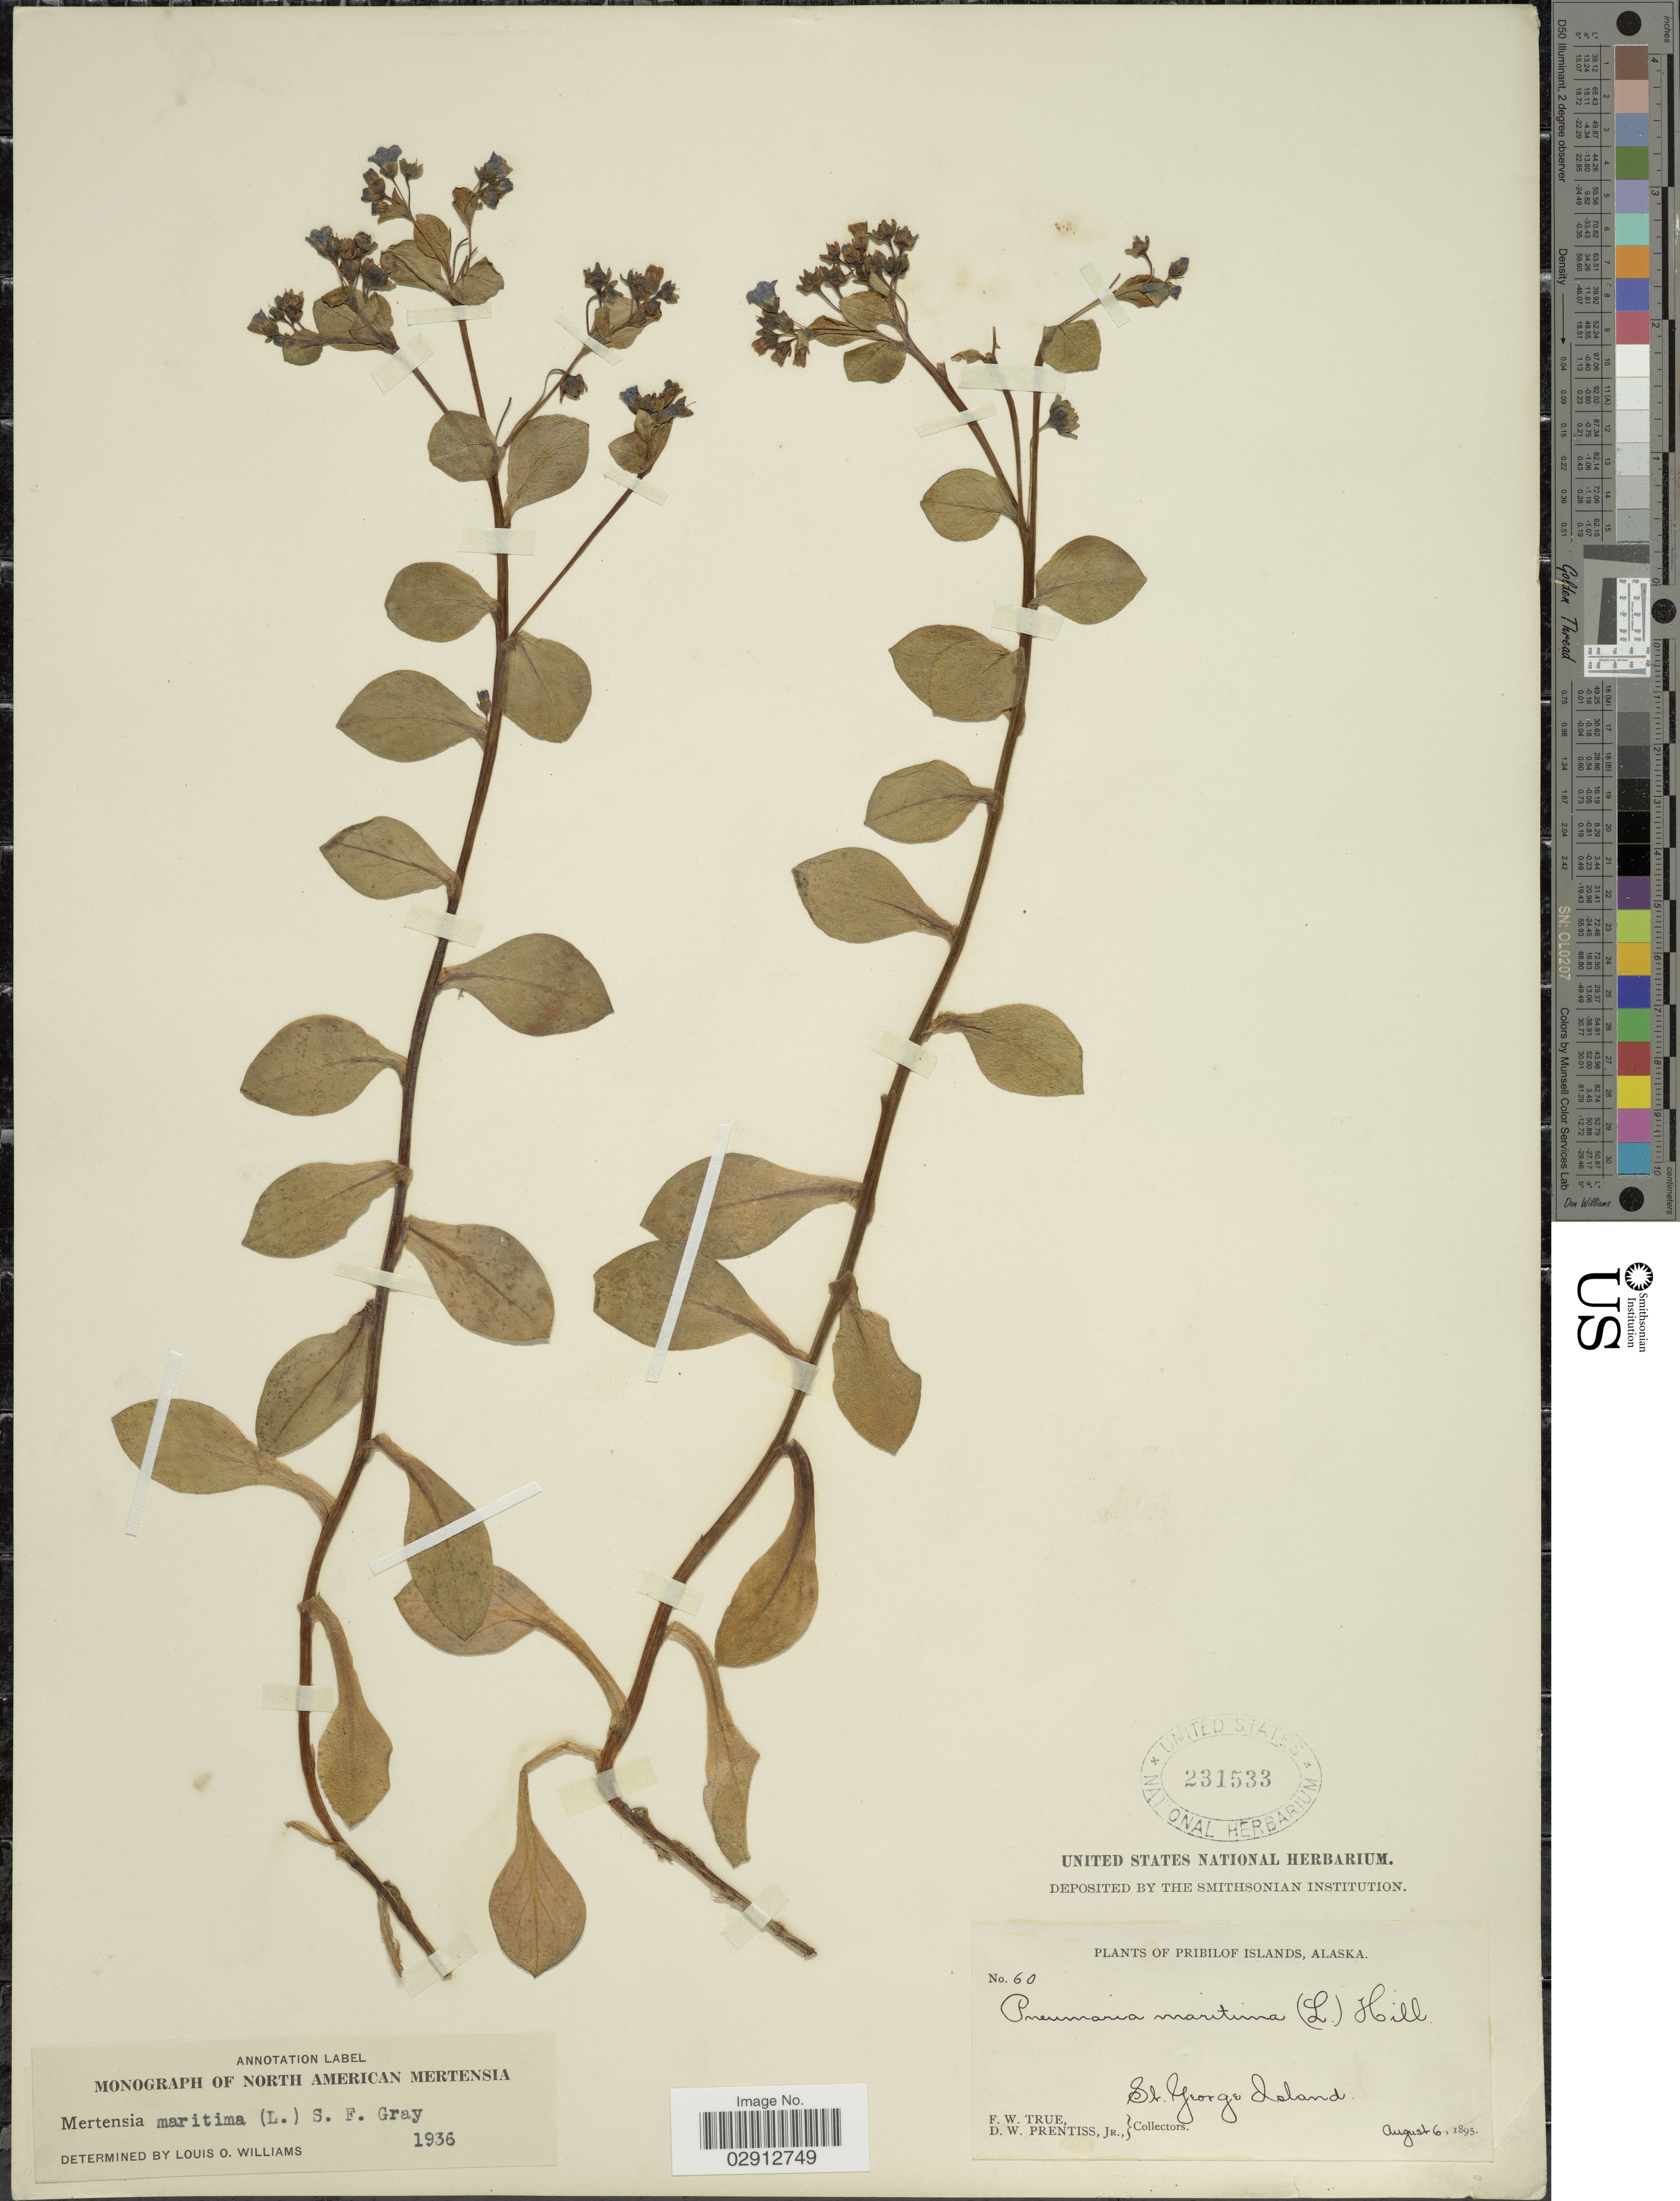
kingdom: Plantae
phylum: Tracheophyta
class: Magnoliopsida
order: Boraginales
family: Boraginaceae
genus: Mertensia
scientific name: Mertensia maritima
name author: (L.) S.F. Gray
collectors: F. True & D. Prentiss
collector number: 60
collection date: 1895-08-06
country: United States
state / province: Alaska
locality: Pribilof Islands. St. George Island.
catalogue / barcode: US 231533